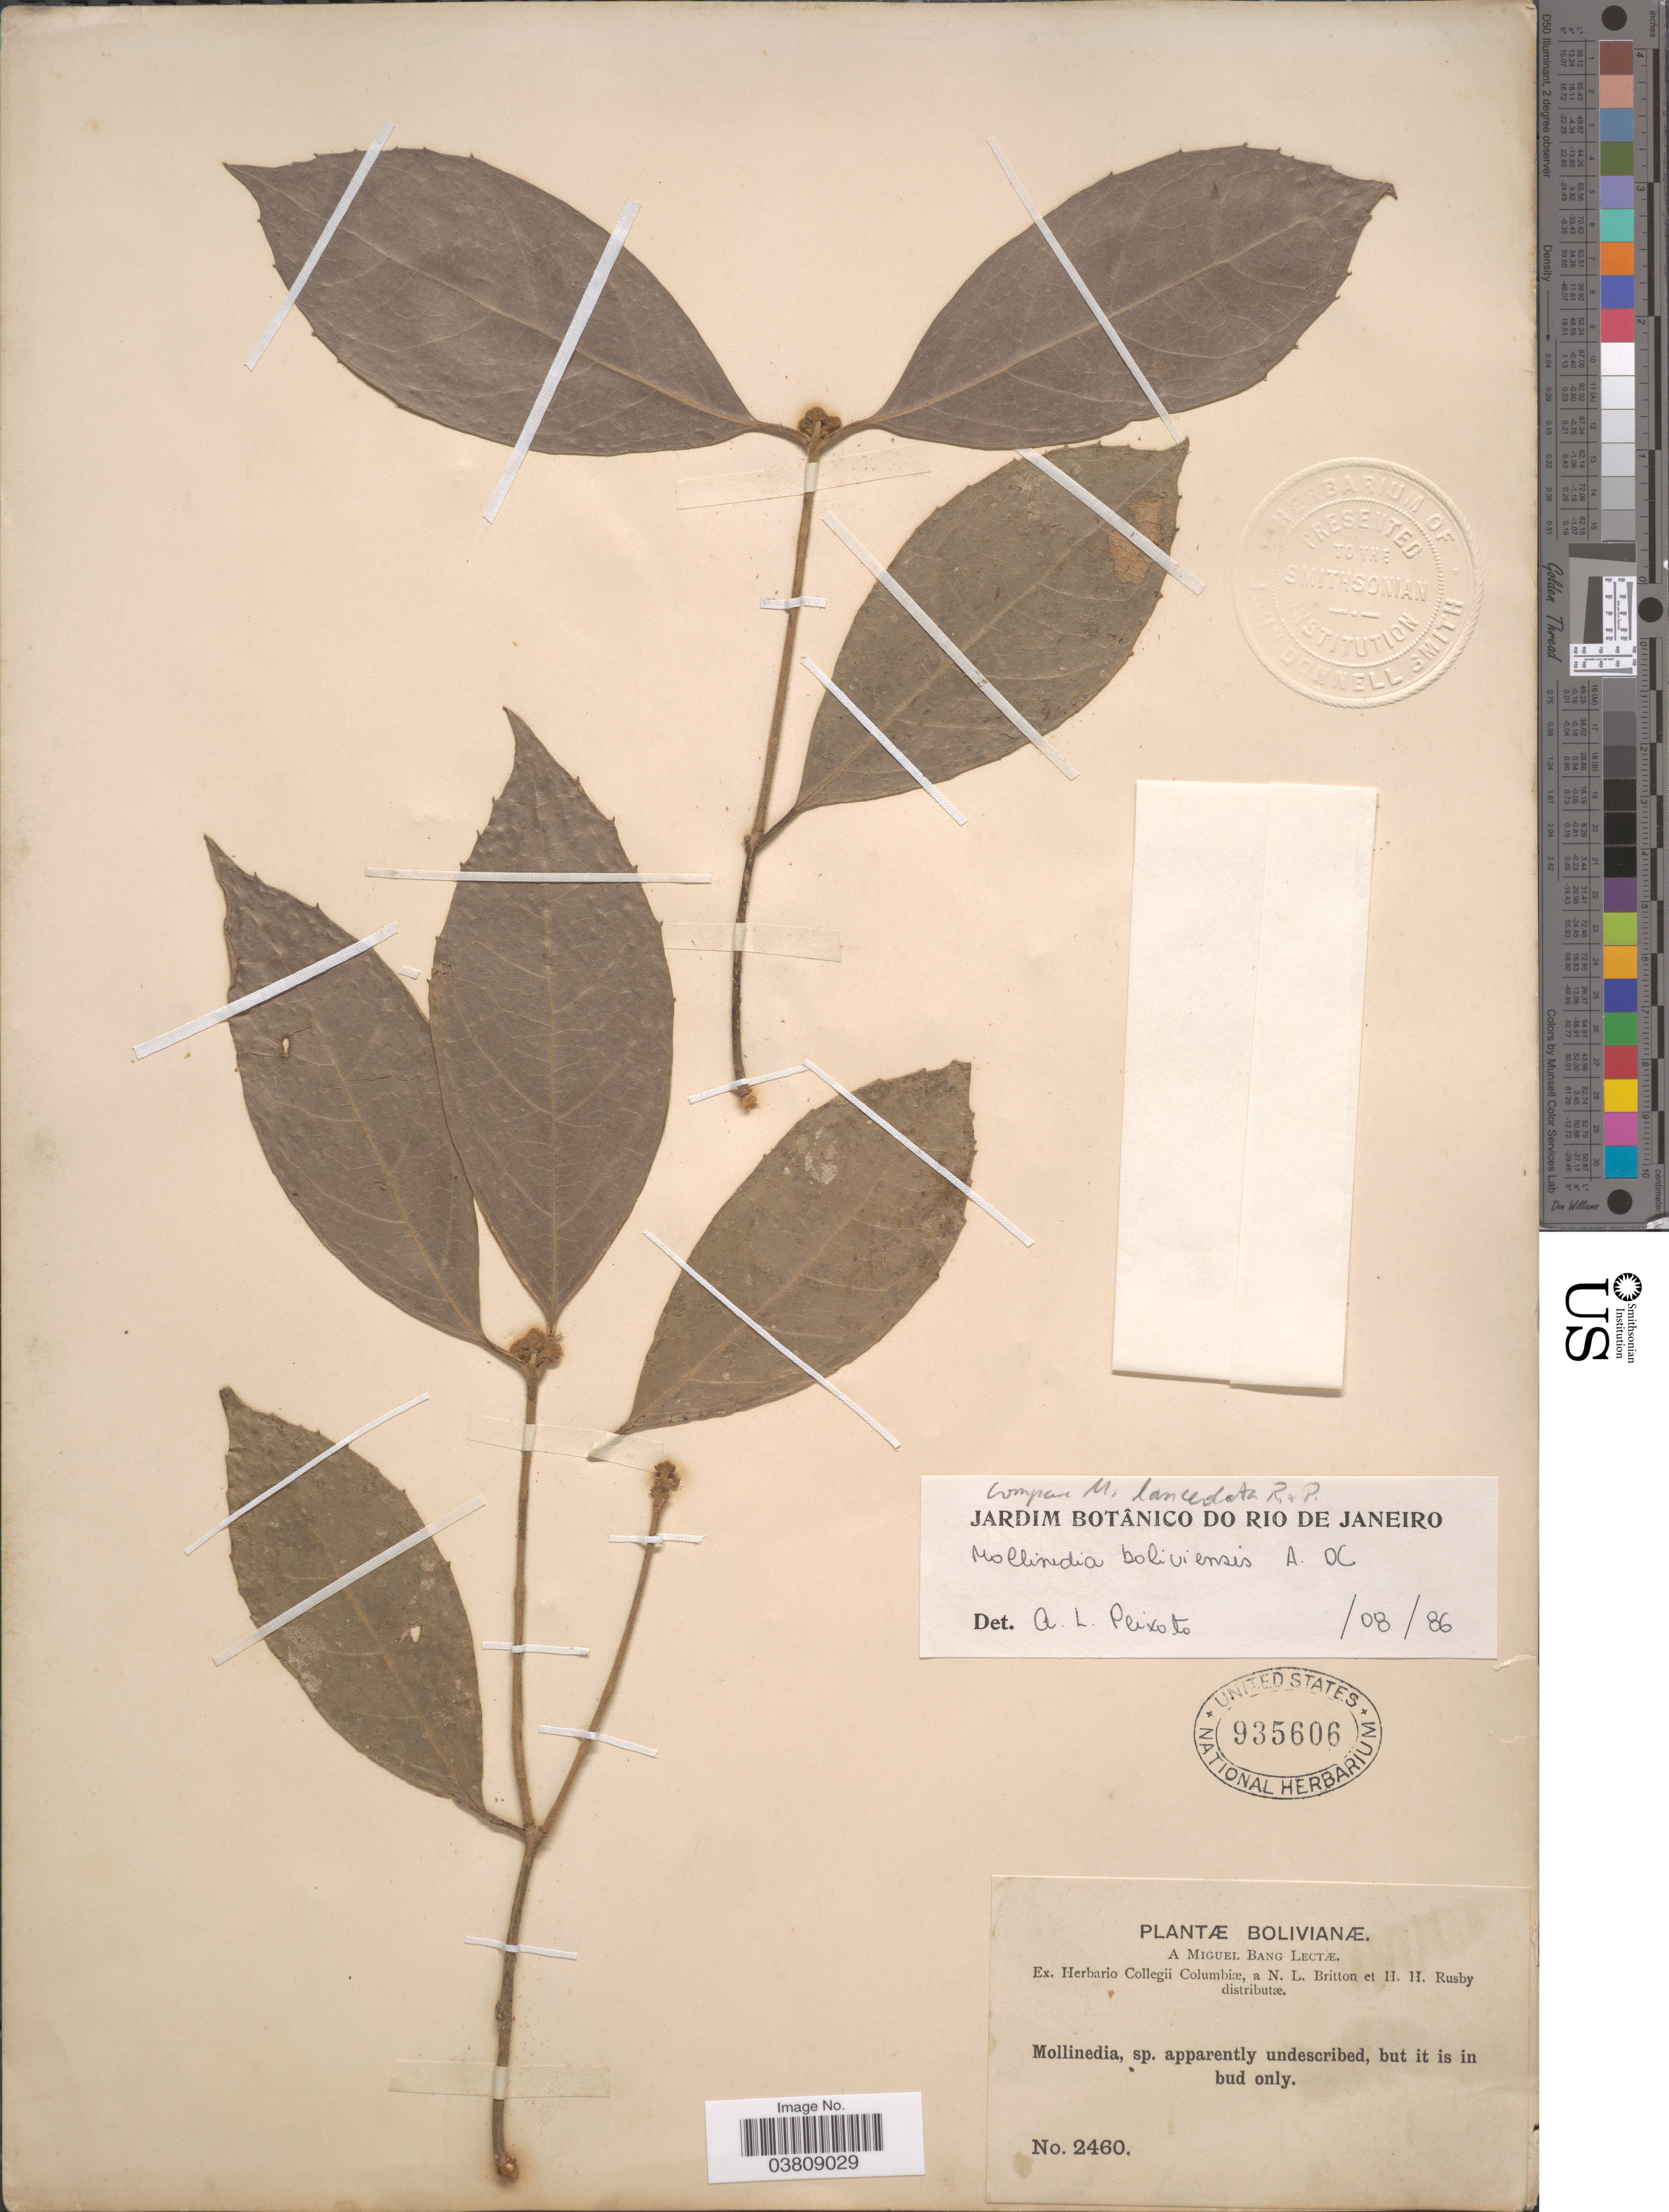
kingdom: Plantae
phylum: Tracheophyta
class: Magnoliopsida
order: Laurales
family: Monimiaceae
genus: Mollinedia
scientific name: Mollinedia steinbachiana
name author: Perkins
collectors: M. Bang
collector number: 2460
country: Bolivia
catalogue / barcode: US 935606